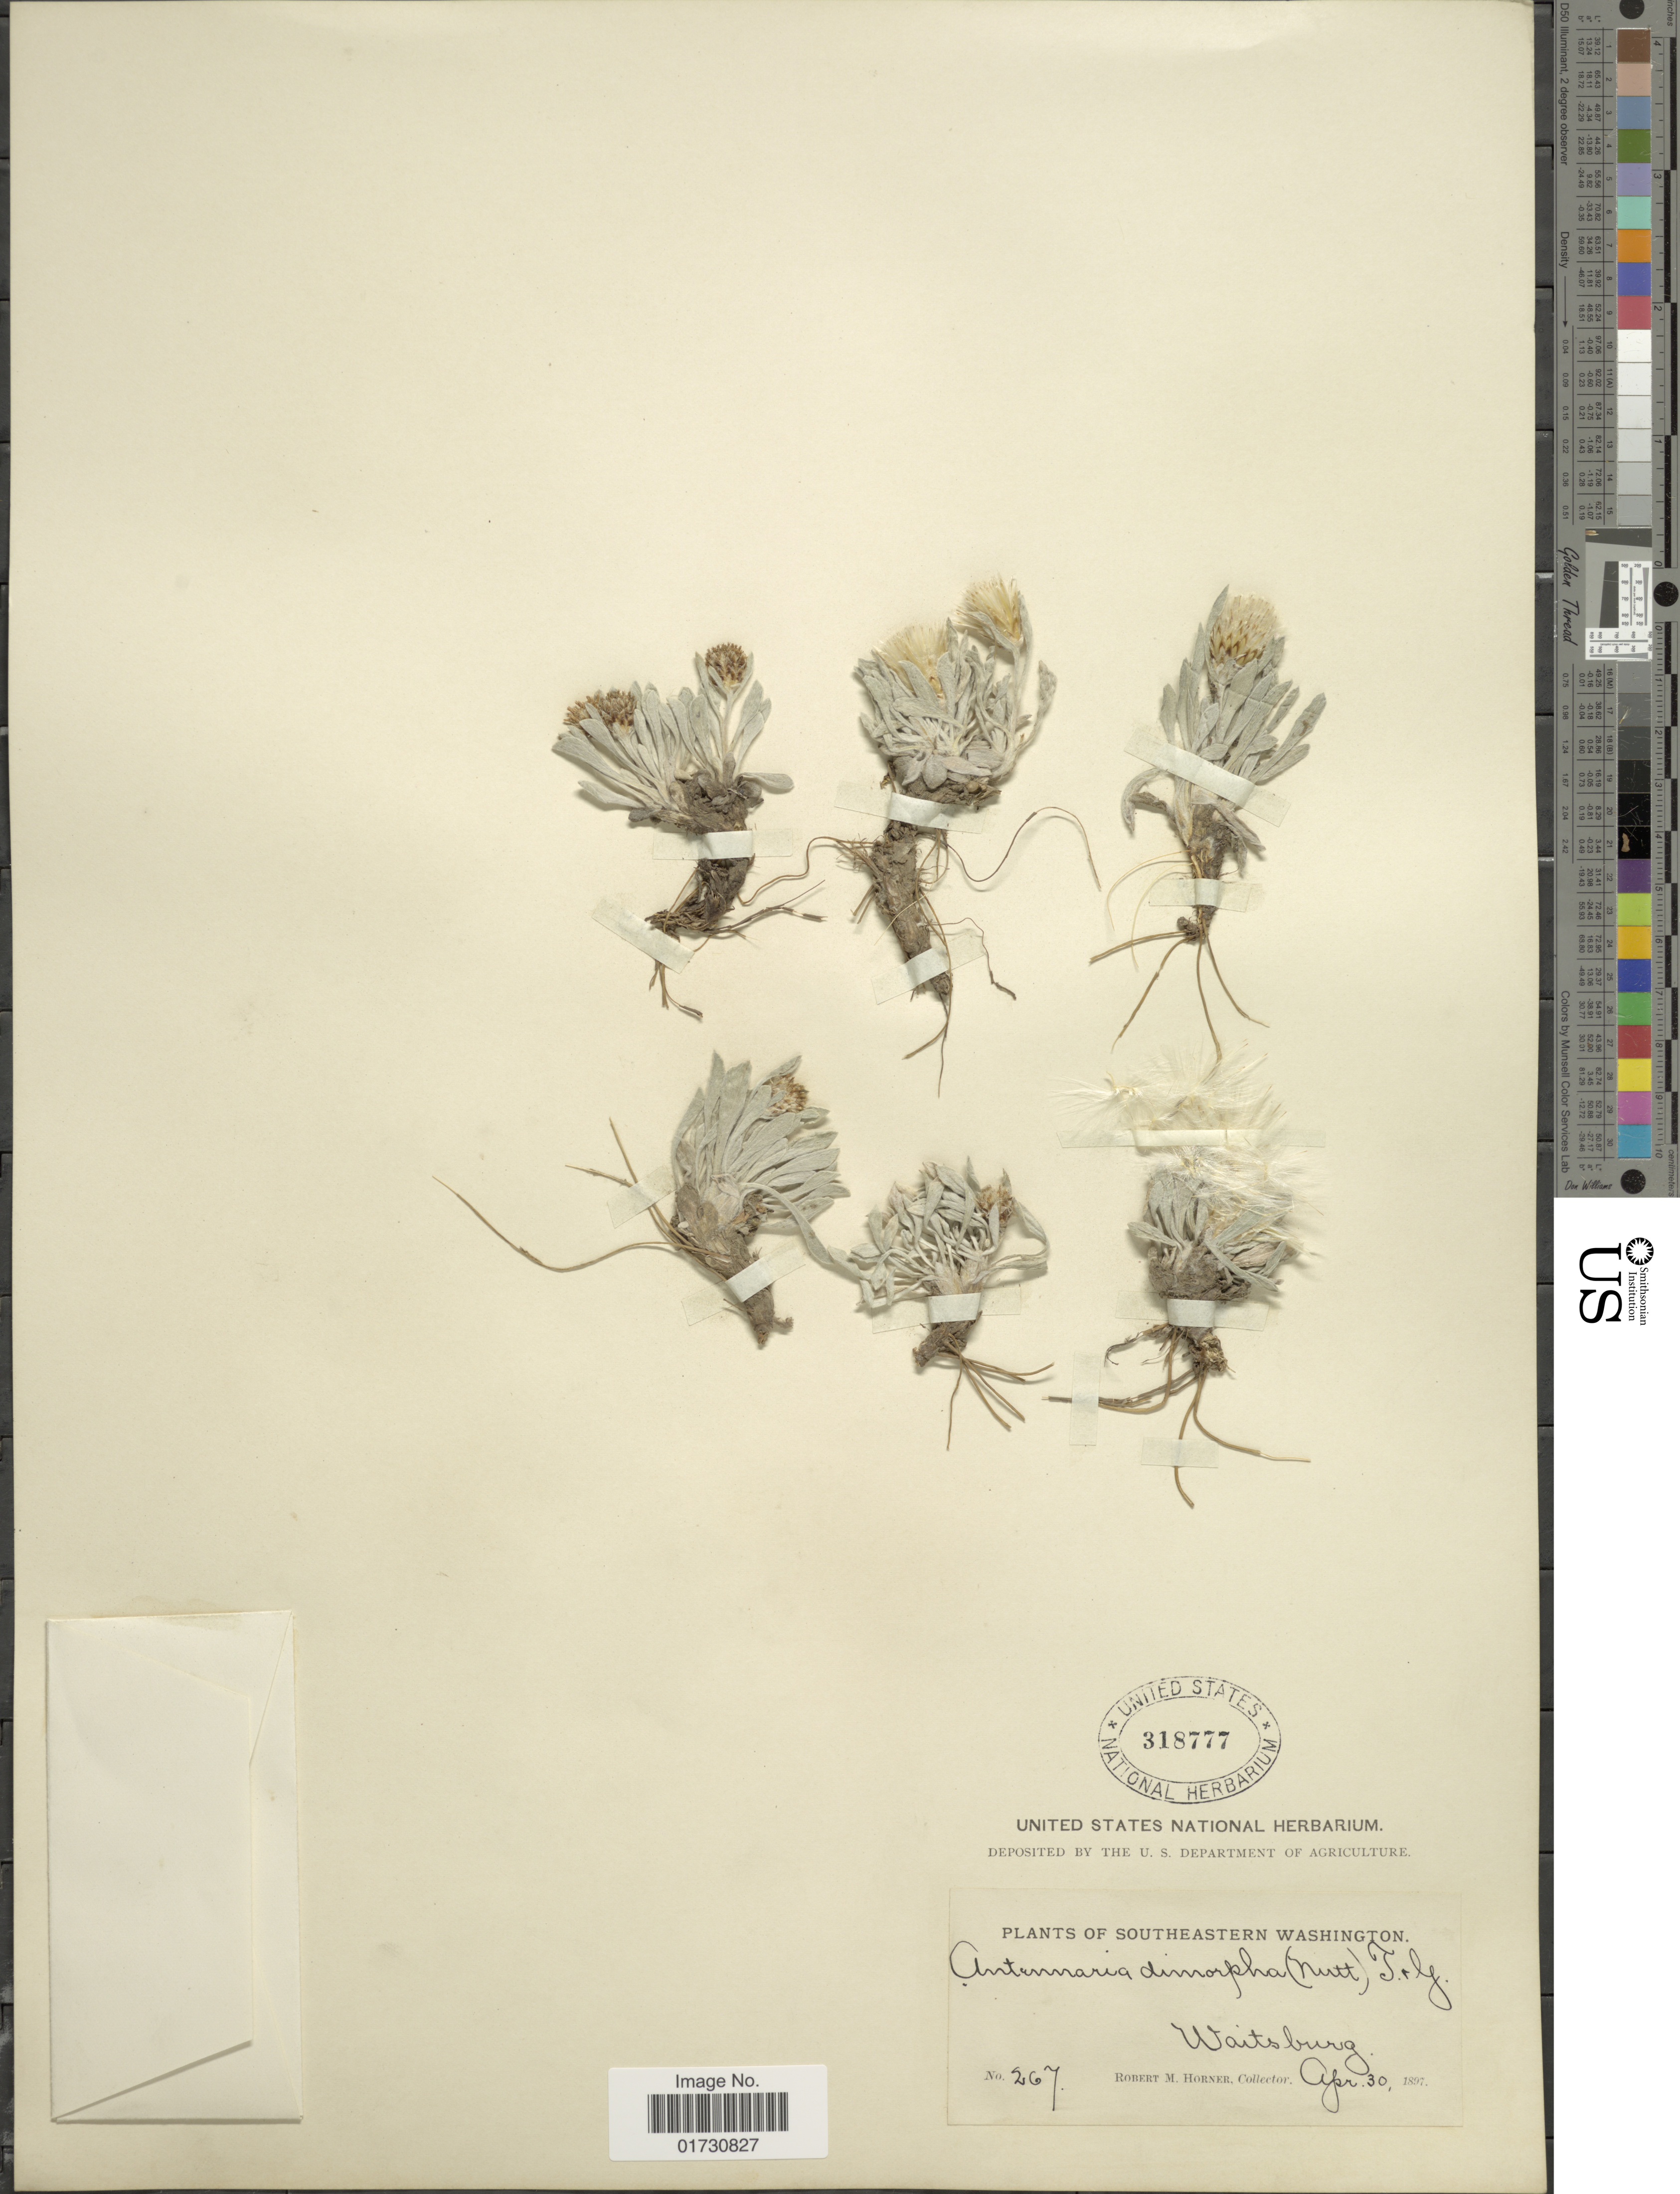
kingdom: Plantae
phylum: Tracheophyta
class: Magnoliopsida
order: Asterales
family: Asteraceae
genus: Antennaria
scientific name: Antennaria dimorpha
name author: (Nutt.) Torr. & A. Gray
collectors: R. Horner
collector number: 267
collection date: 1897-04-30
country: United States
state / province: Washington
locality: Southeastern Washington, Waitsburg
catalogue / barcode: US 318777